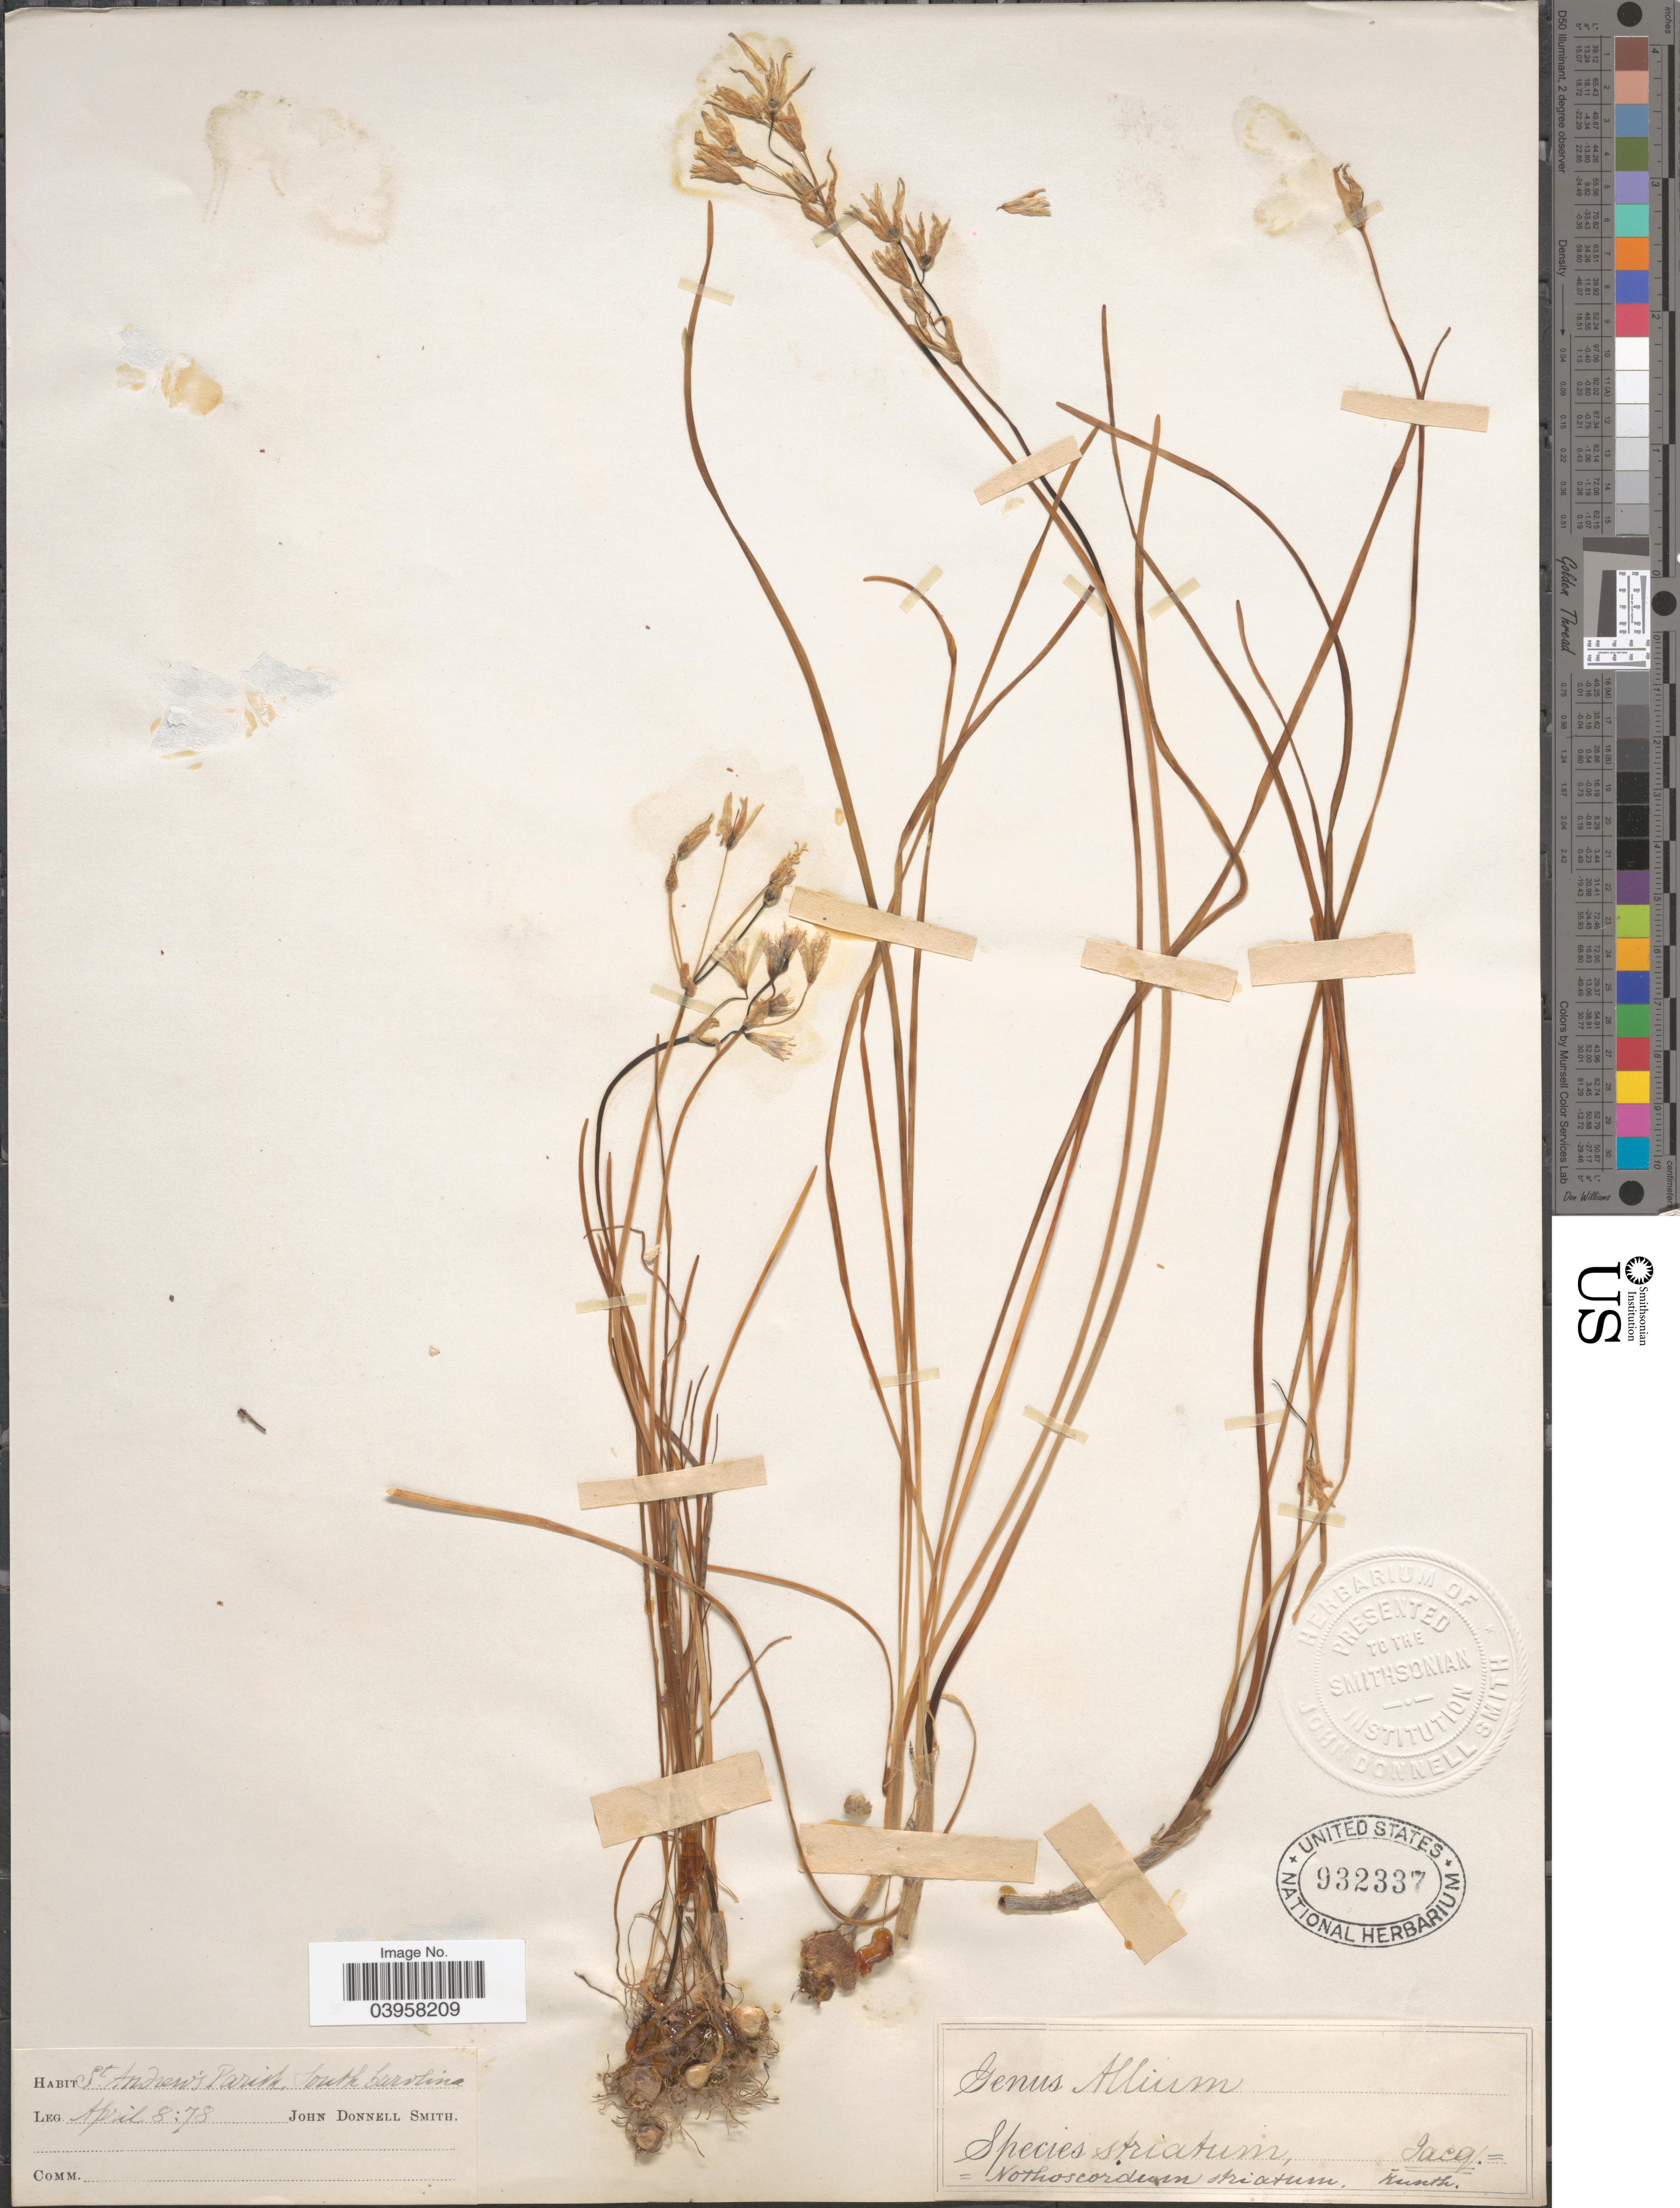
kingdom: Plantae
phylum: Tracheophyta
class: Liliopsida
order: Asparagales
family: Amaryllidaceae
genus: Nothoscordum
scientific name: Nothoscordum bivalve var. bivalve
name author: (L.) Britton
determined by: Strong, Mark T., (BOT), Smithsonian Institution - National Museum of Natural History (UNITED STATES)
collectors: J. Donnell Smith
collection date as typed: Transcribed d/m/y: 8/4/78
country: United States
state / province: South Carolina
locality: St Andrew's Parish.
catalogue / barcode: US 932337